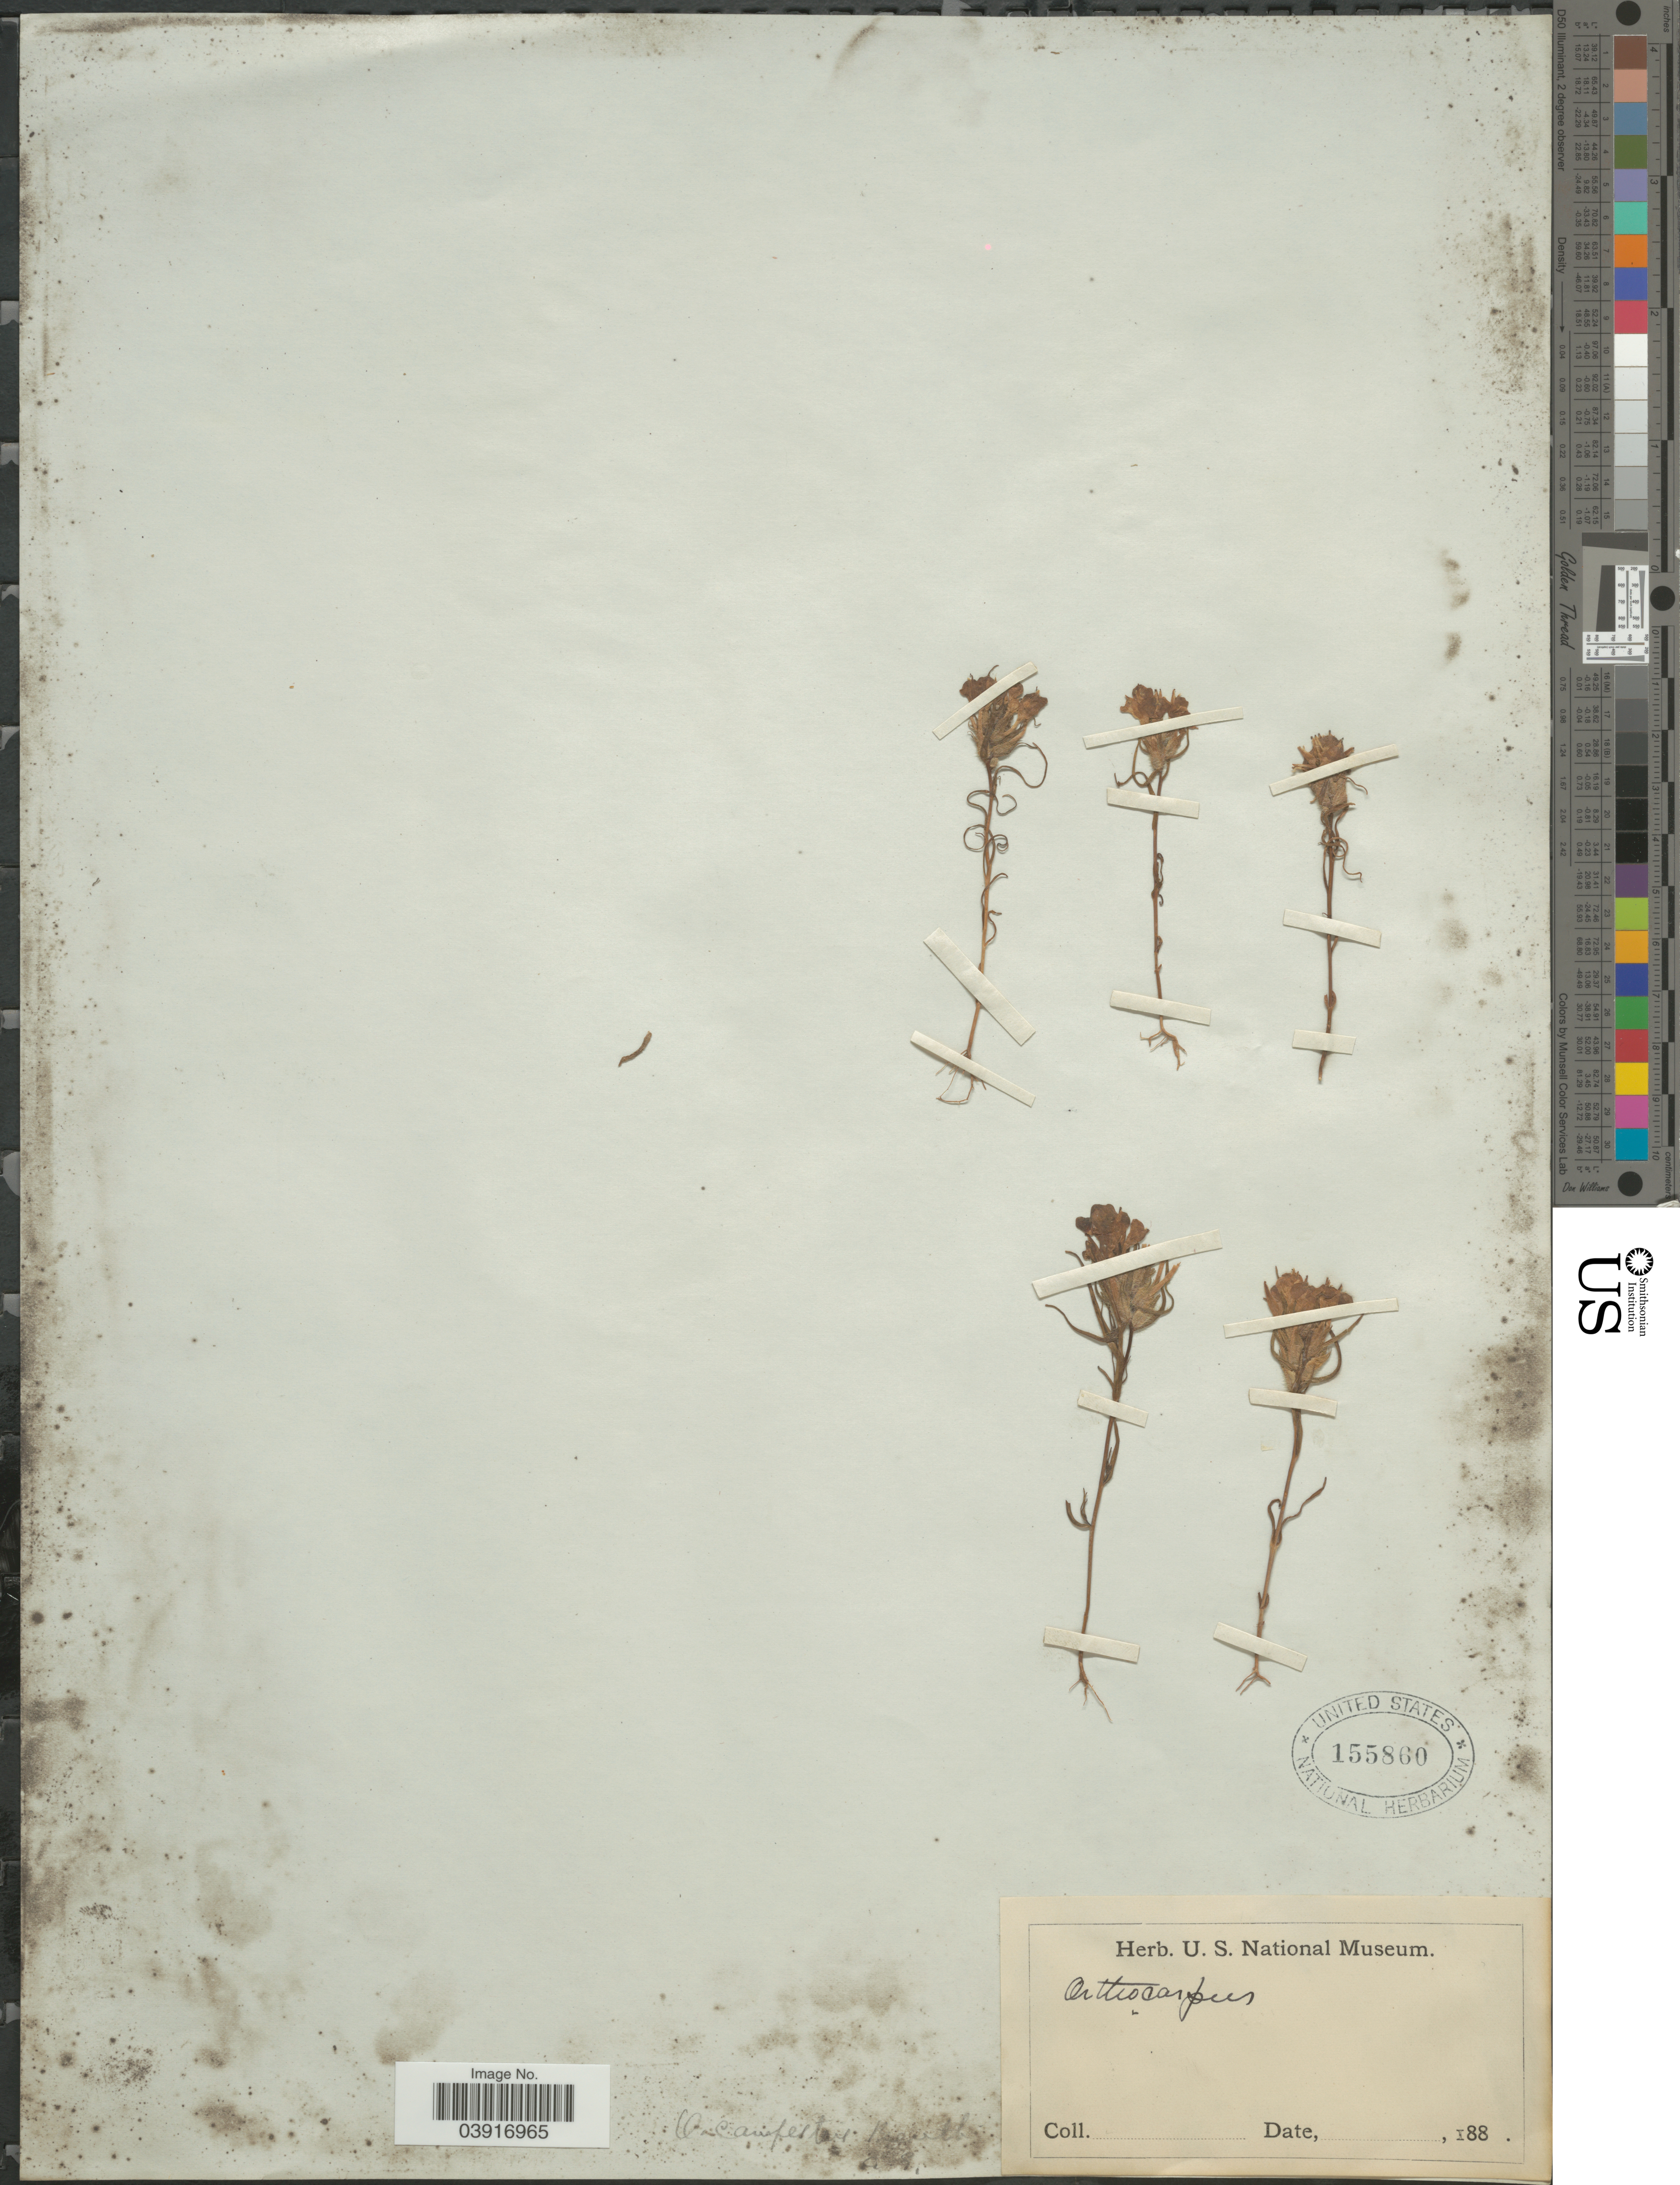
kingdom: Plantae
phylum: Tracheophyta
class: Magnoliopsida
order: Lamiales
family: Orobanchaceae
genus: Orthocarpus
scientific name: Orthocarpus campestris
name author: Benth.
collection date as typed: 188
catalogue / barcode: US 155860